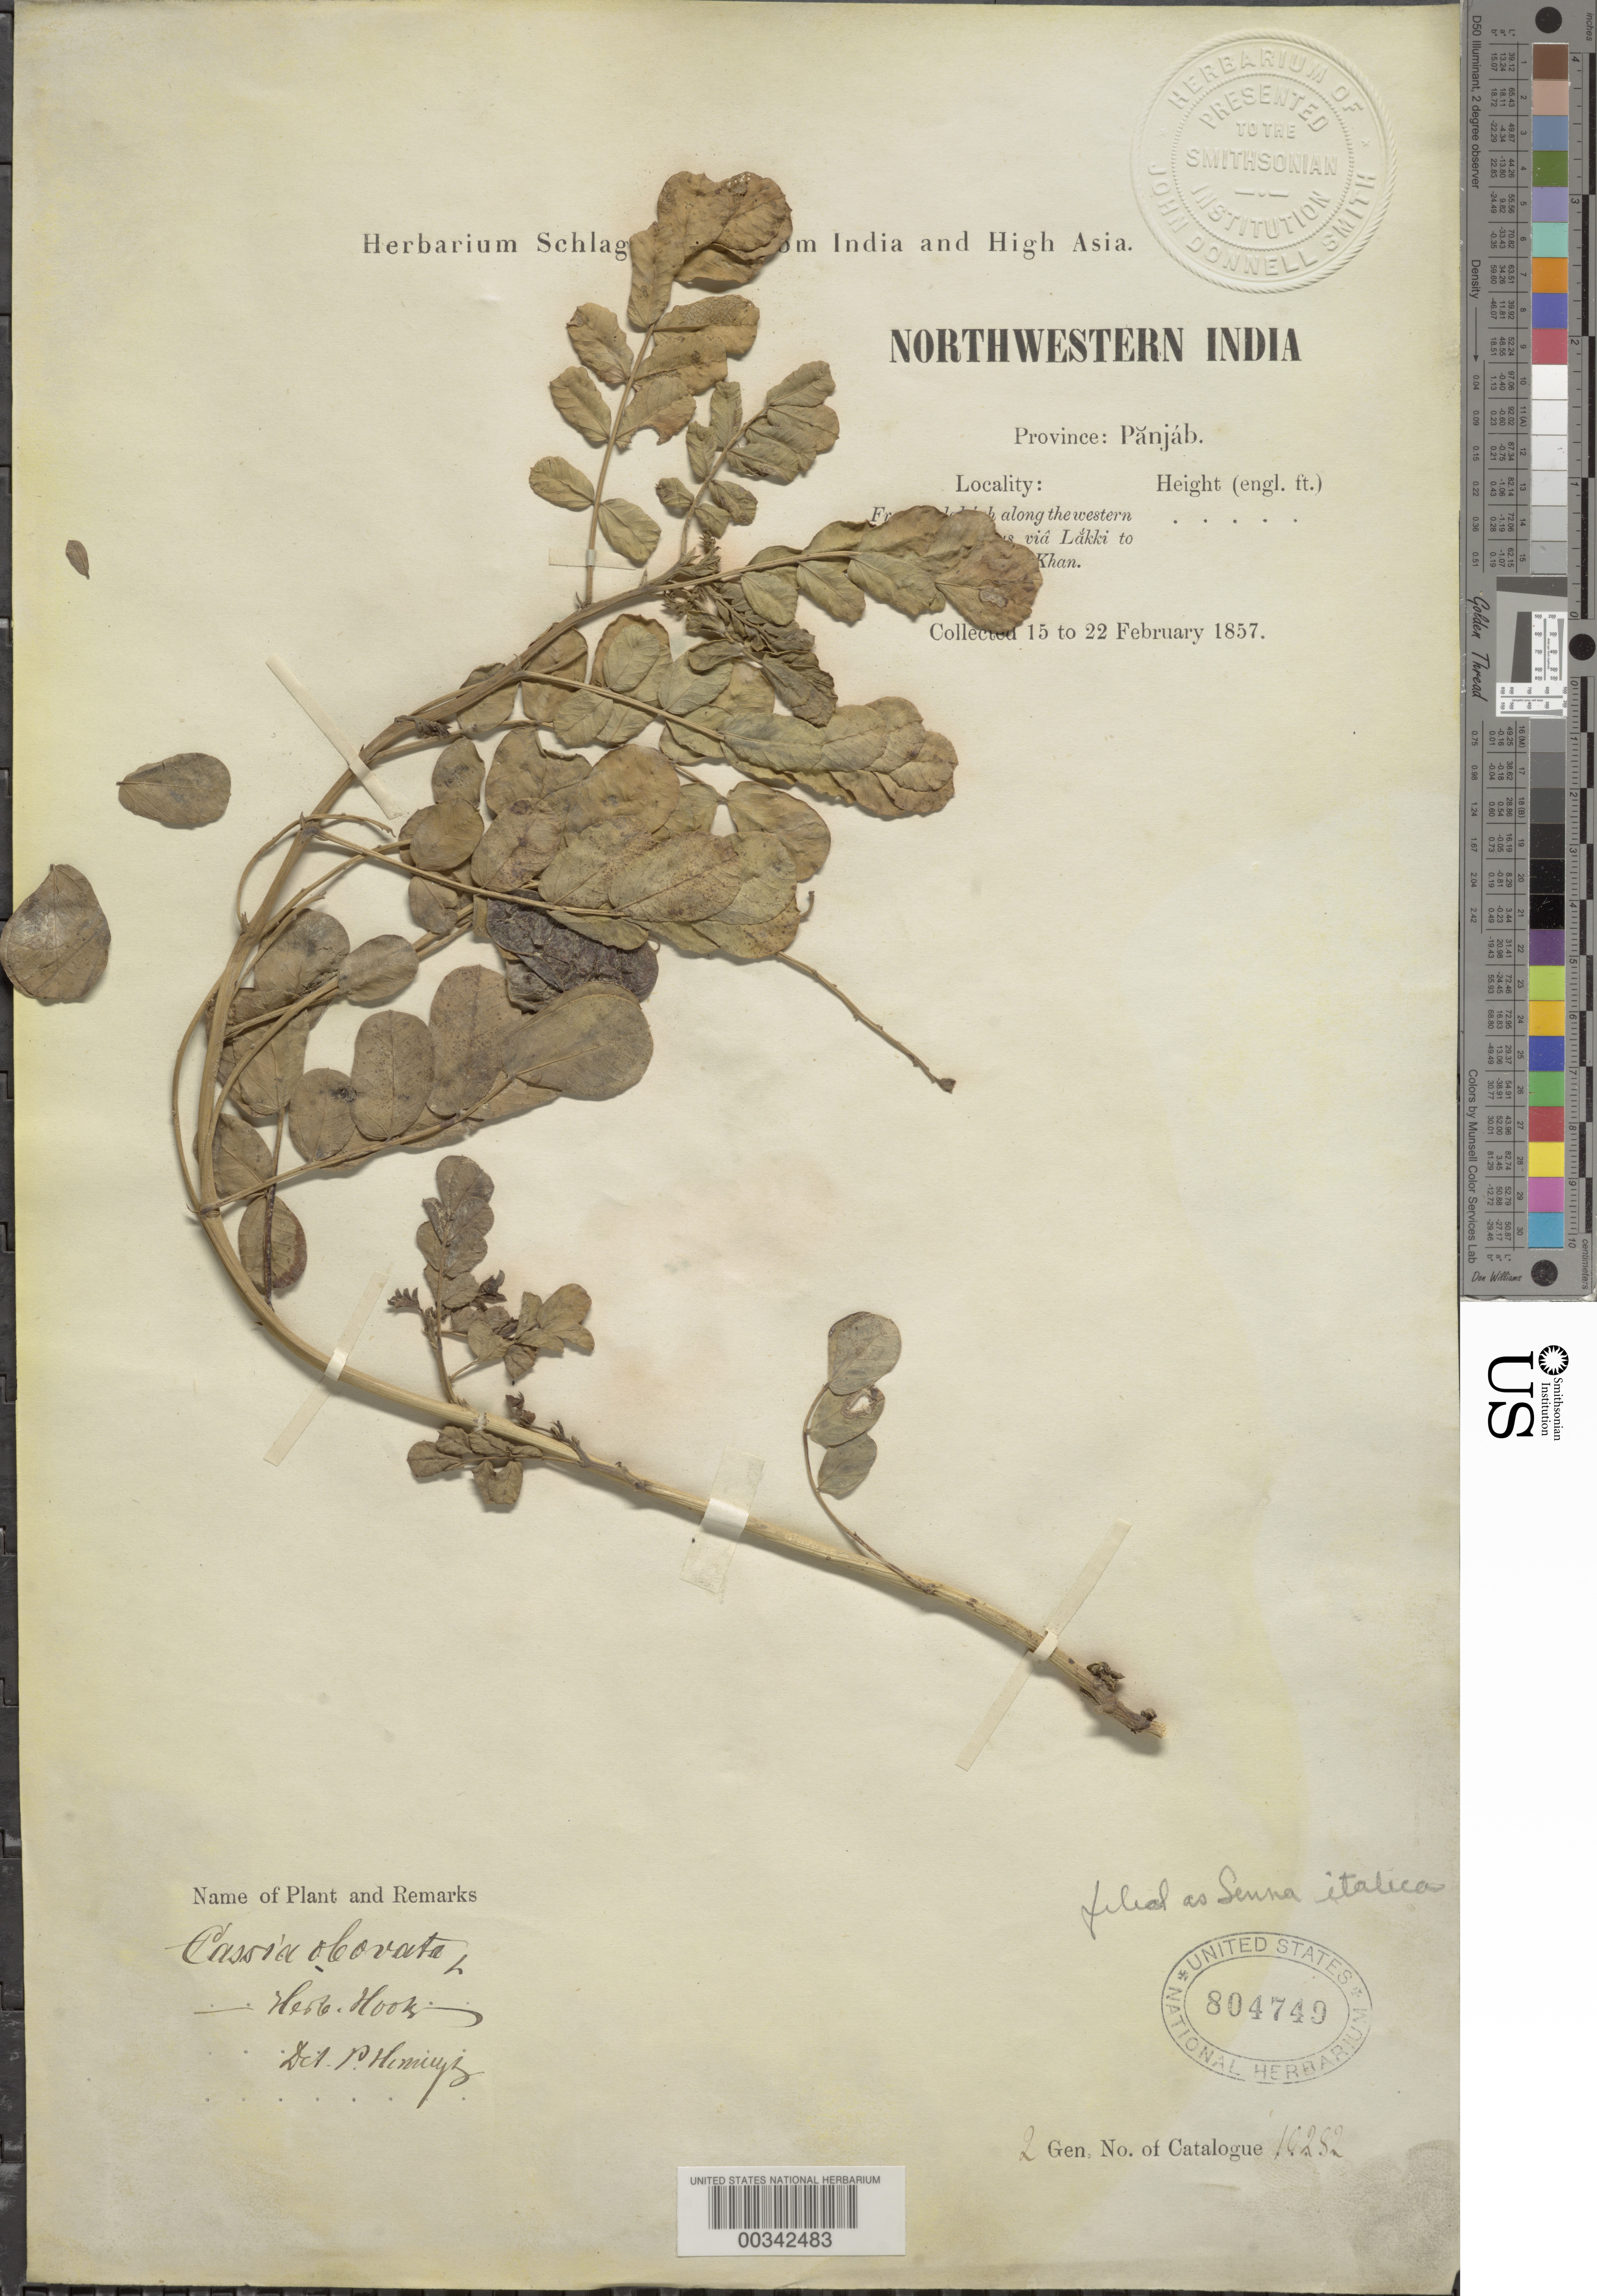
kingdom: Plantae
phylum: Tracheophyta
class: Magnoliopsida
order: Fabales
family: Fabaceae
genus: Senna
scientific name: Senna italica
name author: Mill.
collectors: Herbarium Schlagintweit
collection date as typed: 15 Feb 1857 to 22 Feb 1857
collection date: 1857-02-15/1857-02-22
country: Pakistan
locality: India. Punjab. From Kalabegh along the western side of the Indus via Lakki to Dera Ismael Khan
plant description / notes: Probably Herbarium Schlagintweit (specimen not seen)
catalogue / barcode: US 804749